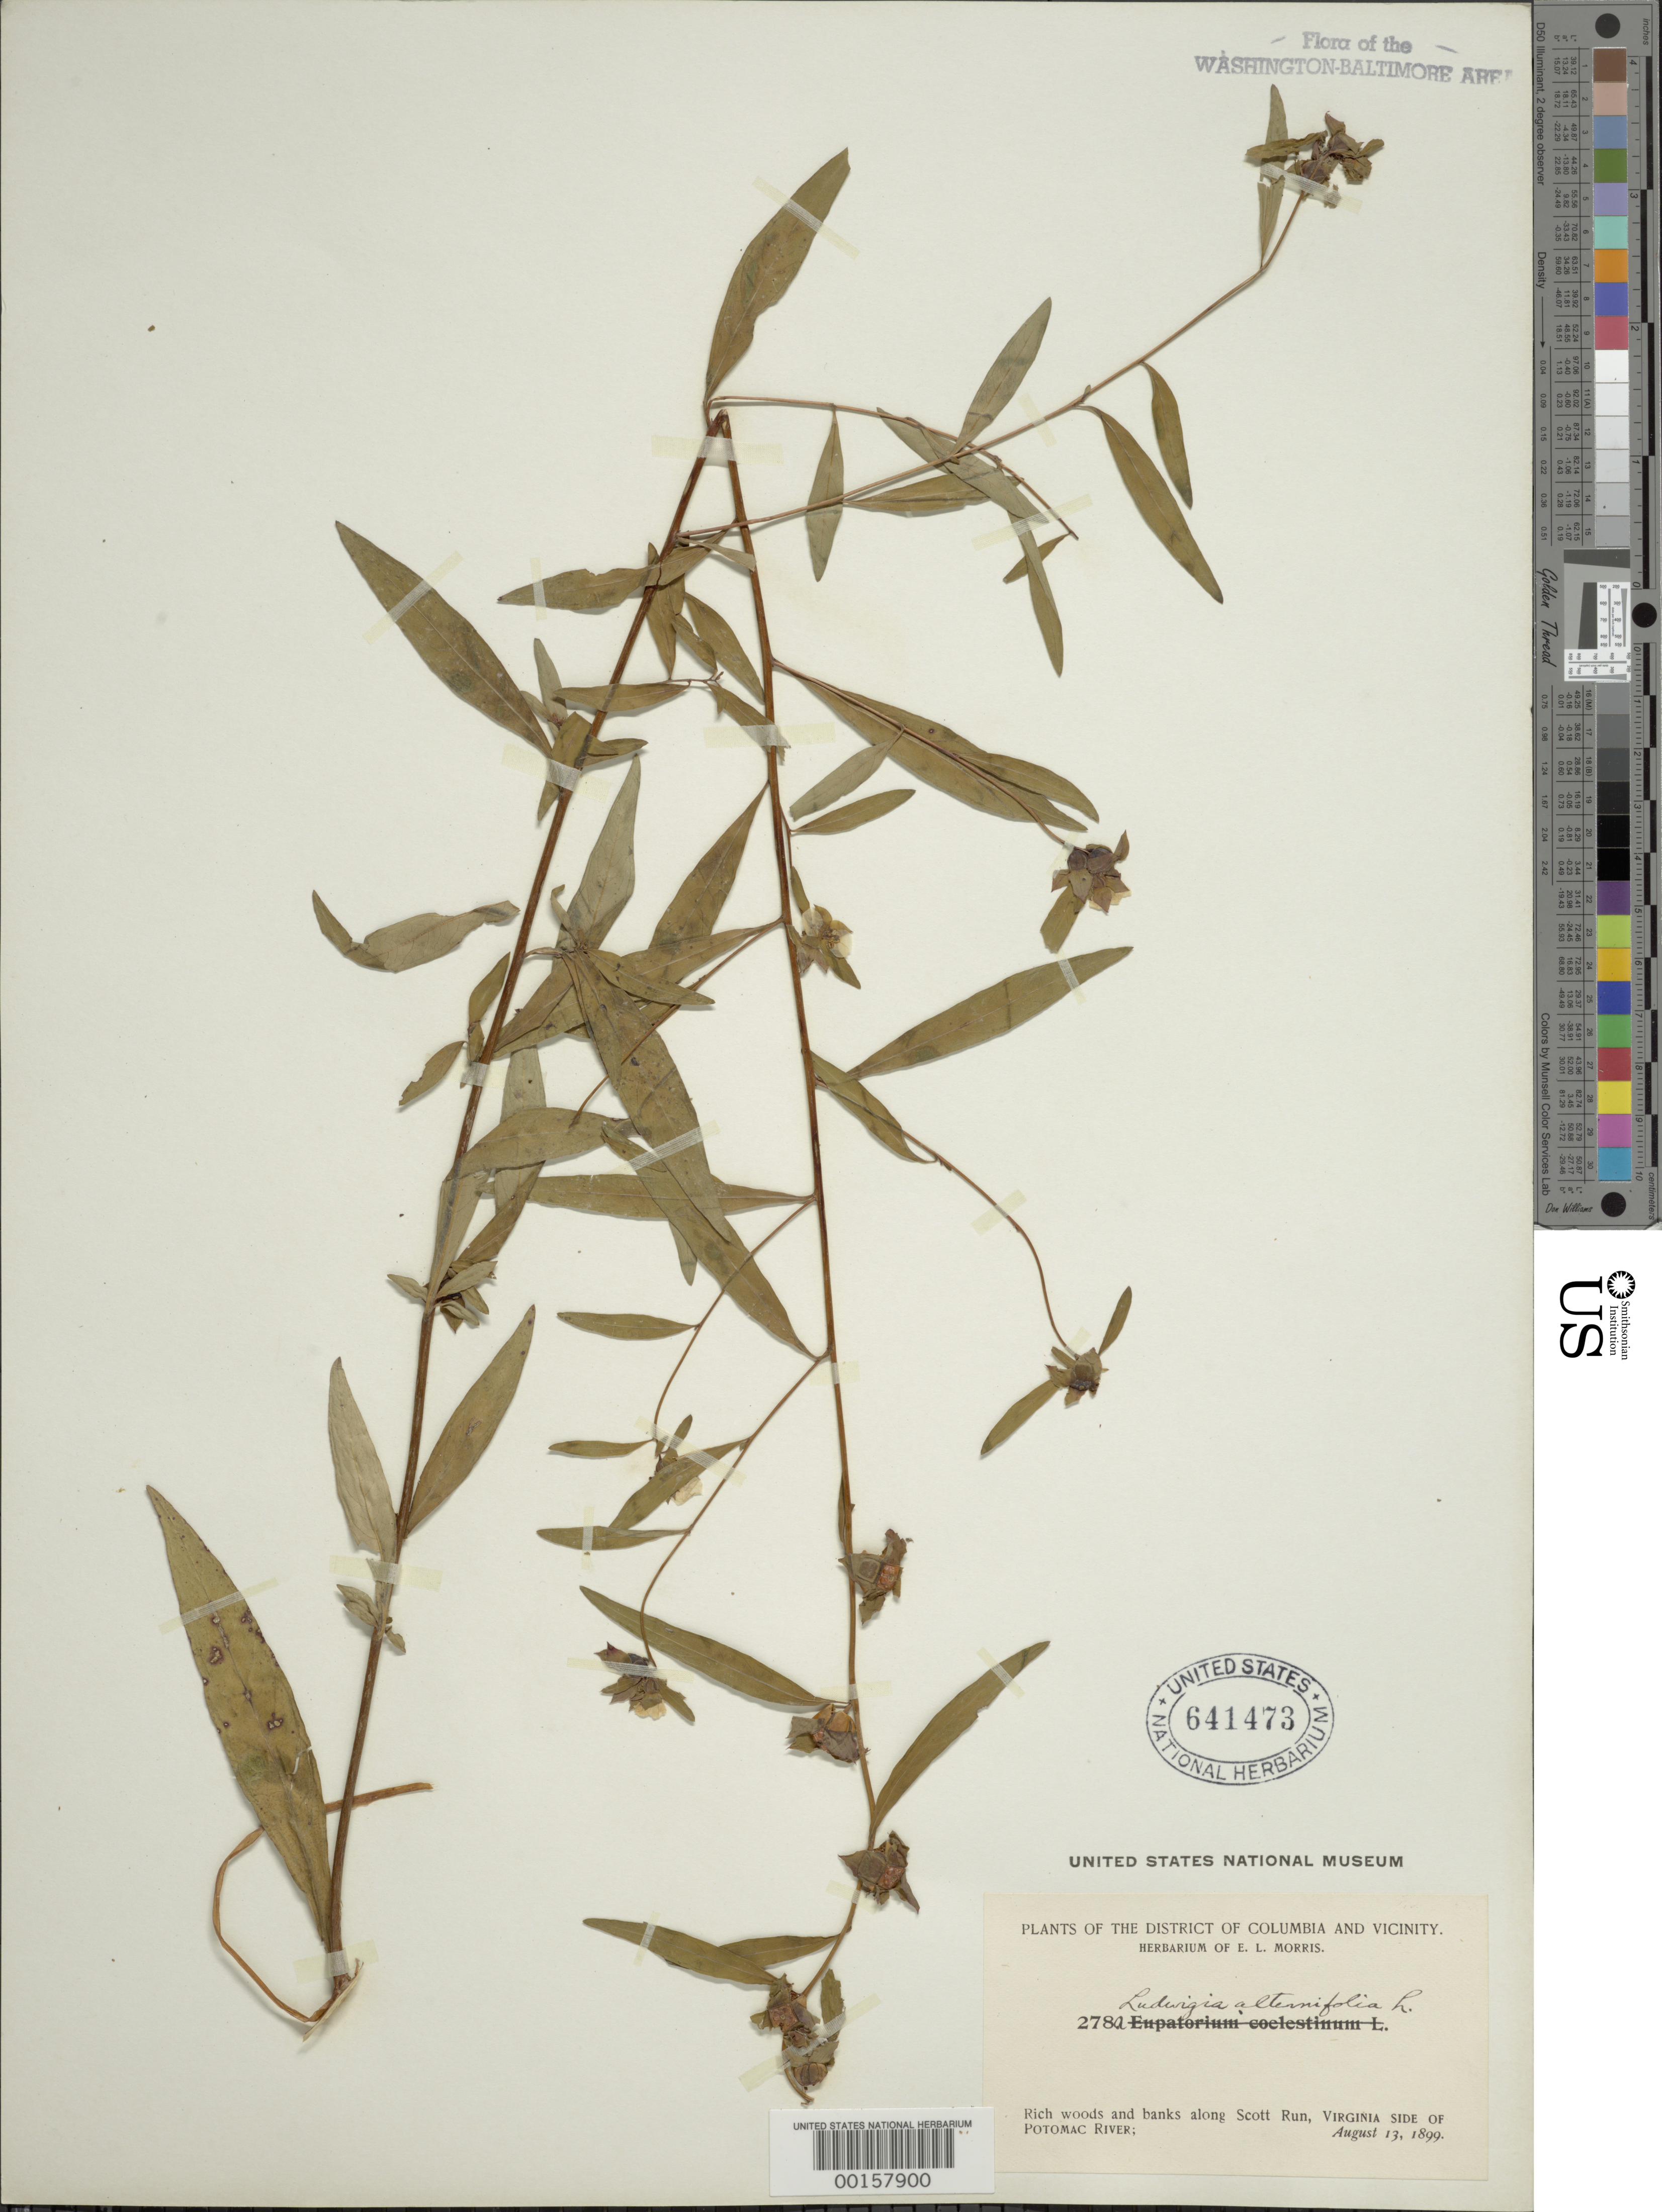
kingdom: Plantae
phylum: Tracheophyta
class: Magnoliopsida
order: Myrtales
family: Onagraceae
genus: Ludwigia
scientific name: Ludwigia alternifolia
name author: L.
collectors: E. L. Morris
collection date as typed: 13 Aug 1899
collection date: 1899-08-13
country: United States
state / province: Virginia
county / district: Fairfax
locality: Scott Run, Virginia side of Potomac River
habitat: Rich woods and banks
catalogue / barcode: US 641473